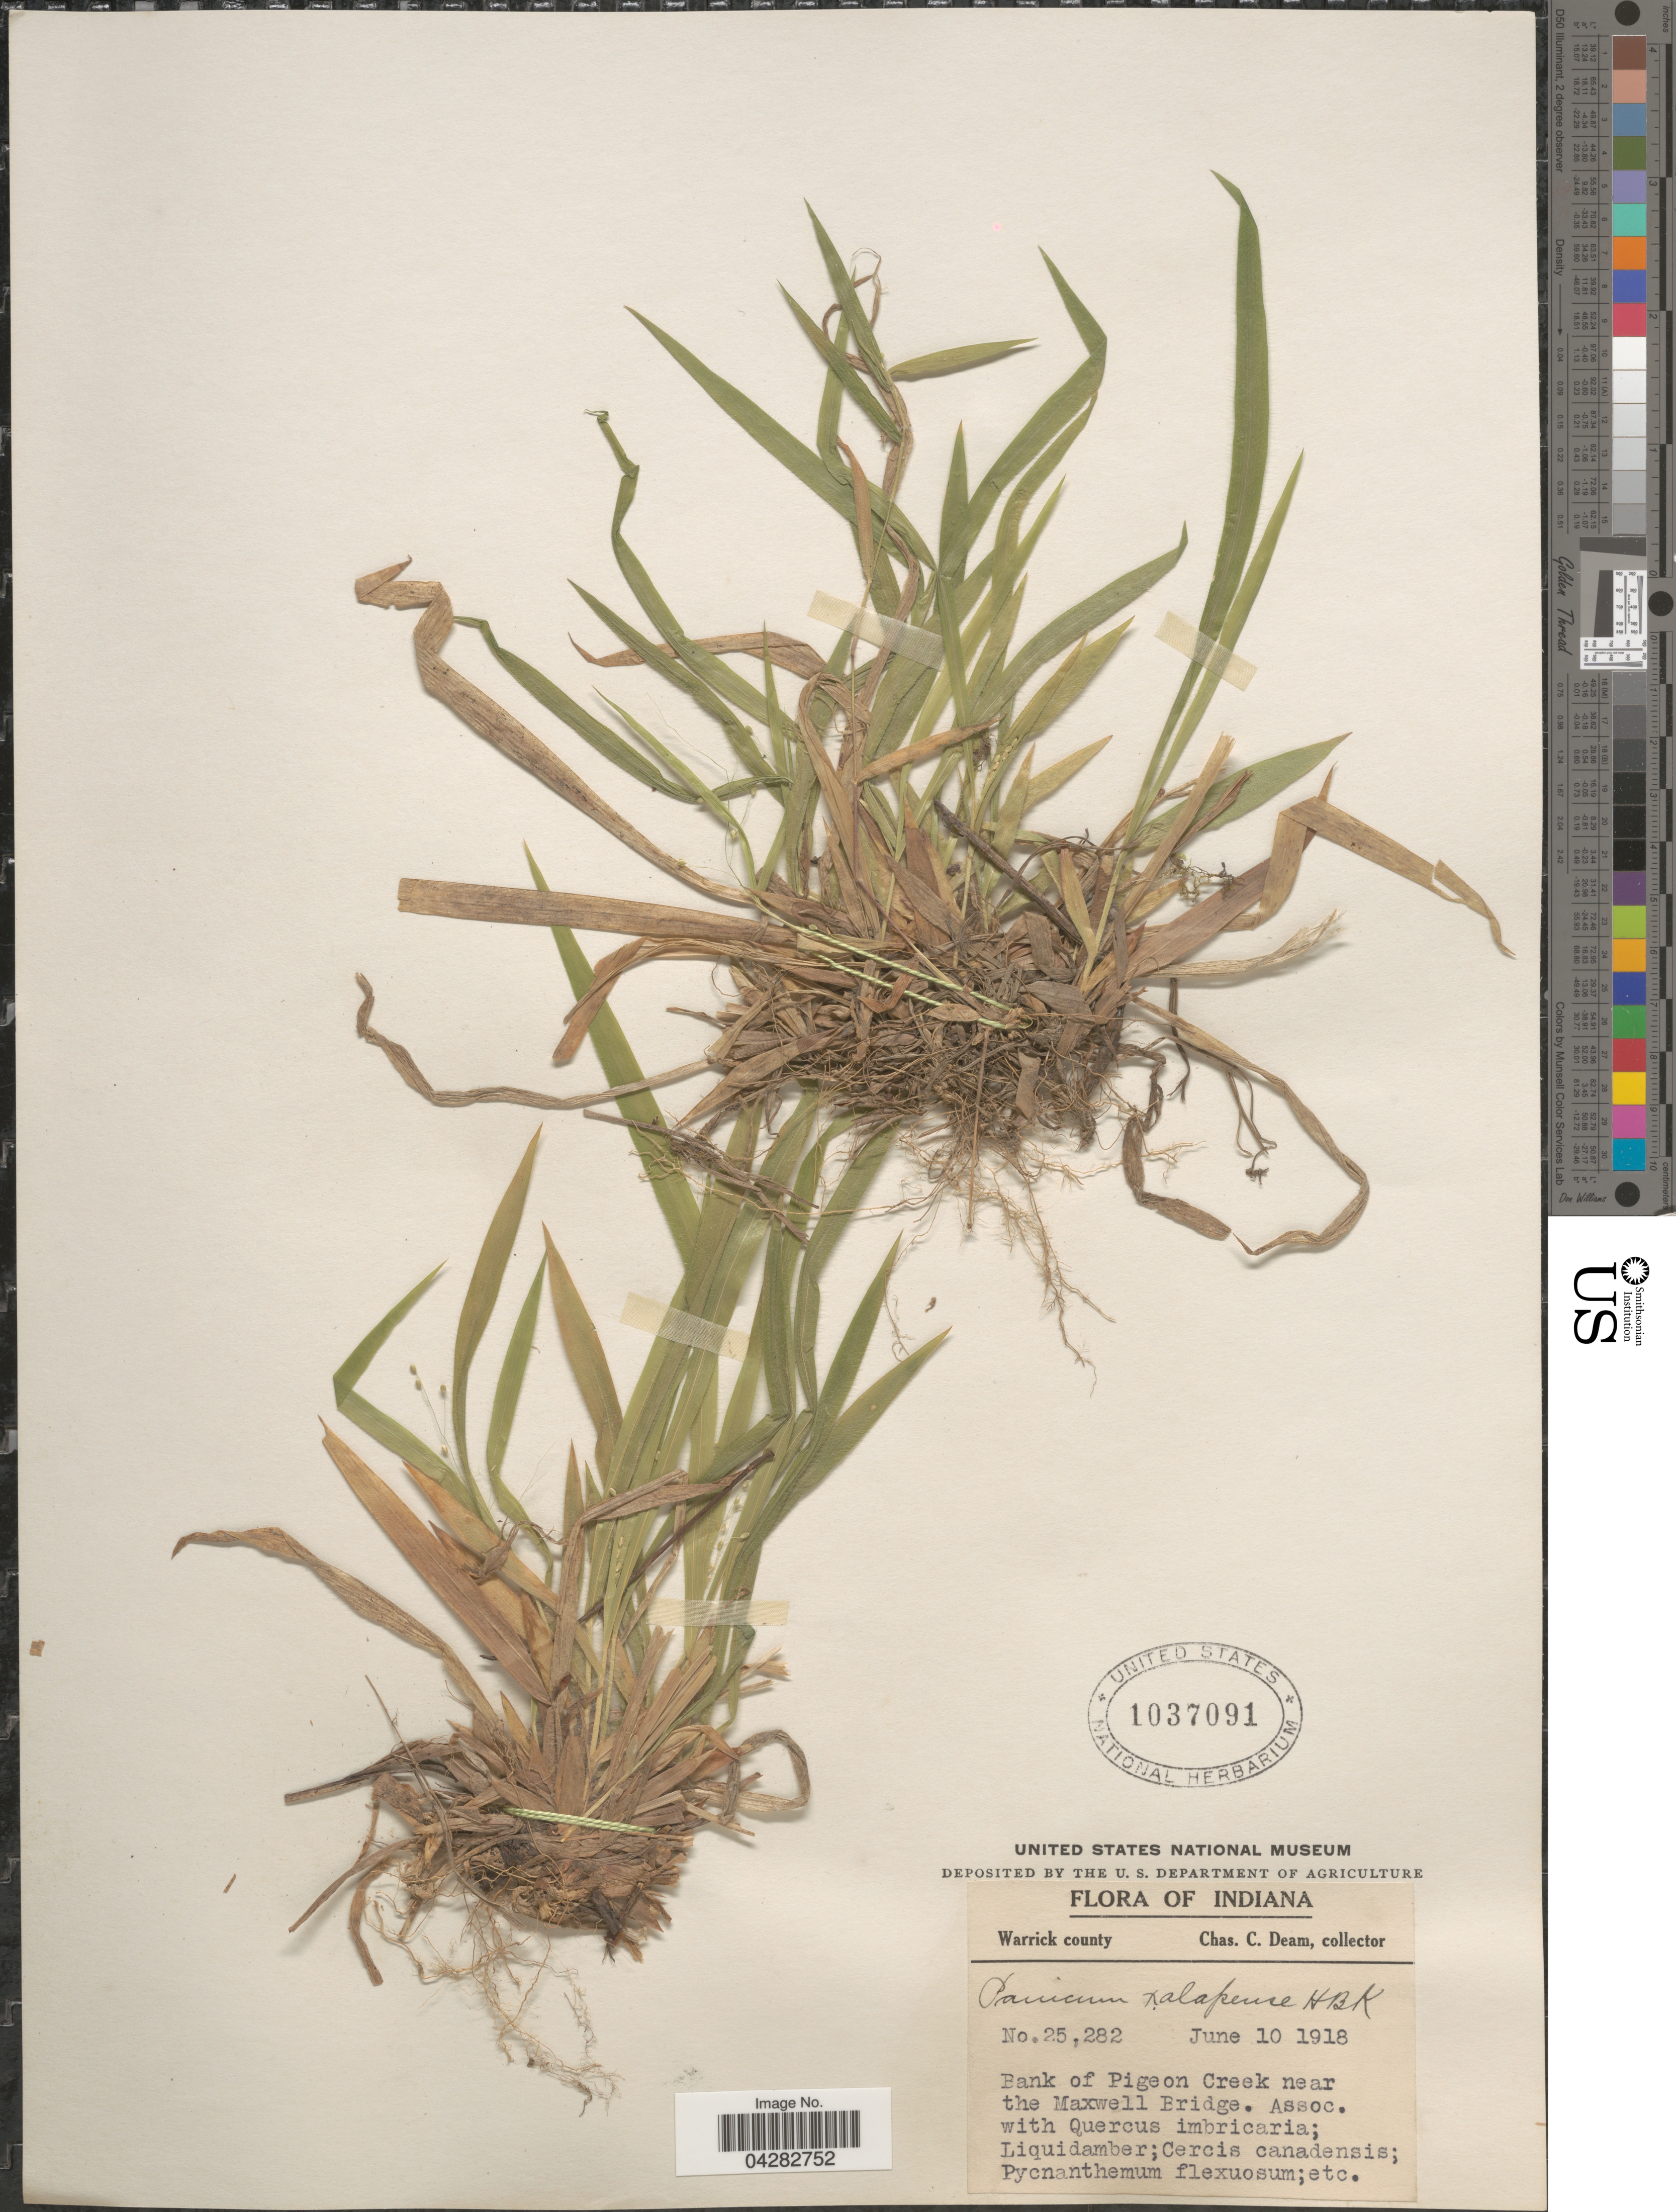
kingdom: Plantae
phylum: Tracheophyta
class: Liliopsida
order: Poales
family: Poaceae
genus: Dichanthelium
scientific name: Dichanthelium laxiflorum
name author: (Lam.) Gould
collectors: C. C. Deam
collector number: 25282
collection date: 1918-06-10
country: United States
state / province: Indiana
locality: Warrick county. Bank of Pigeon Creek near the Maxwell Bridge.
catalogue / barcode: US 1037091